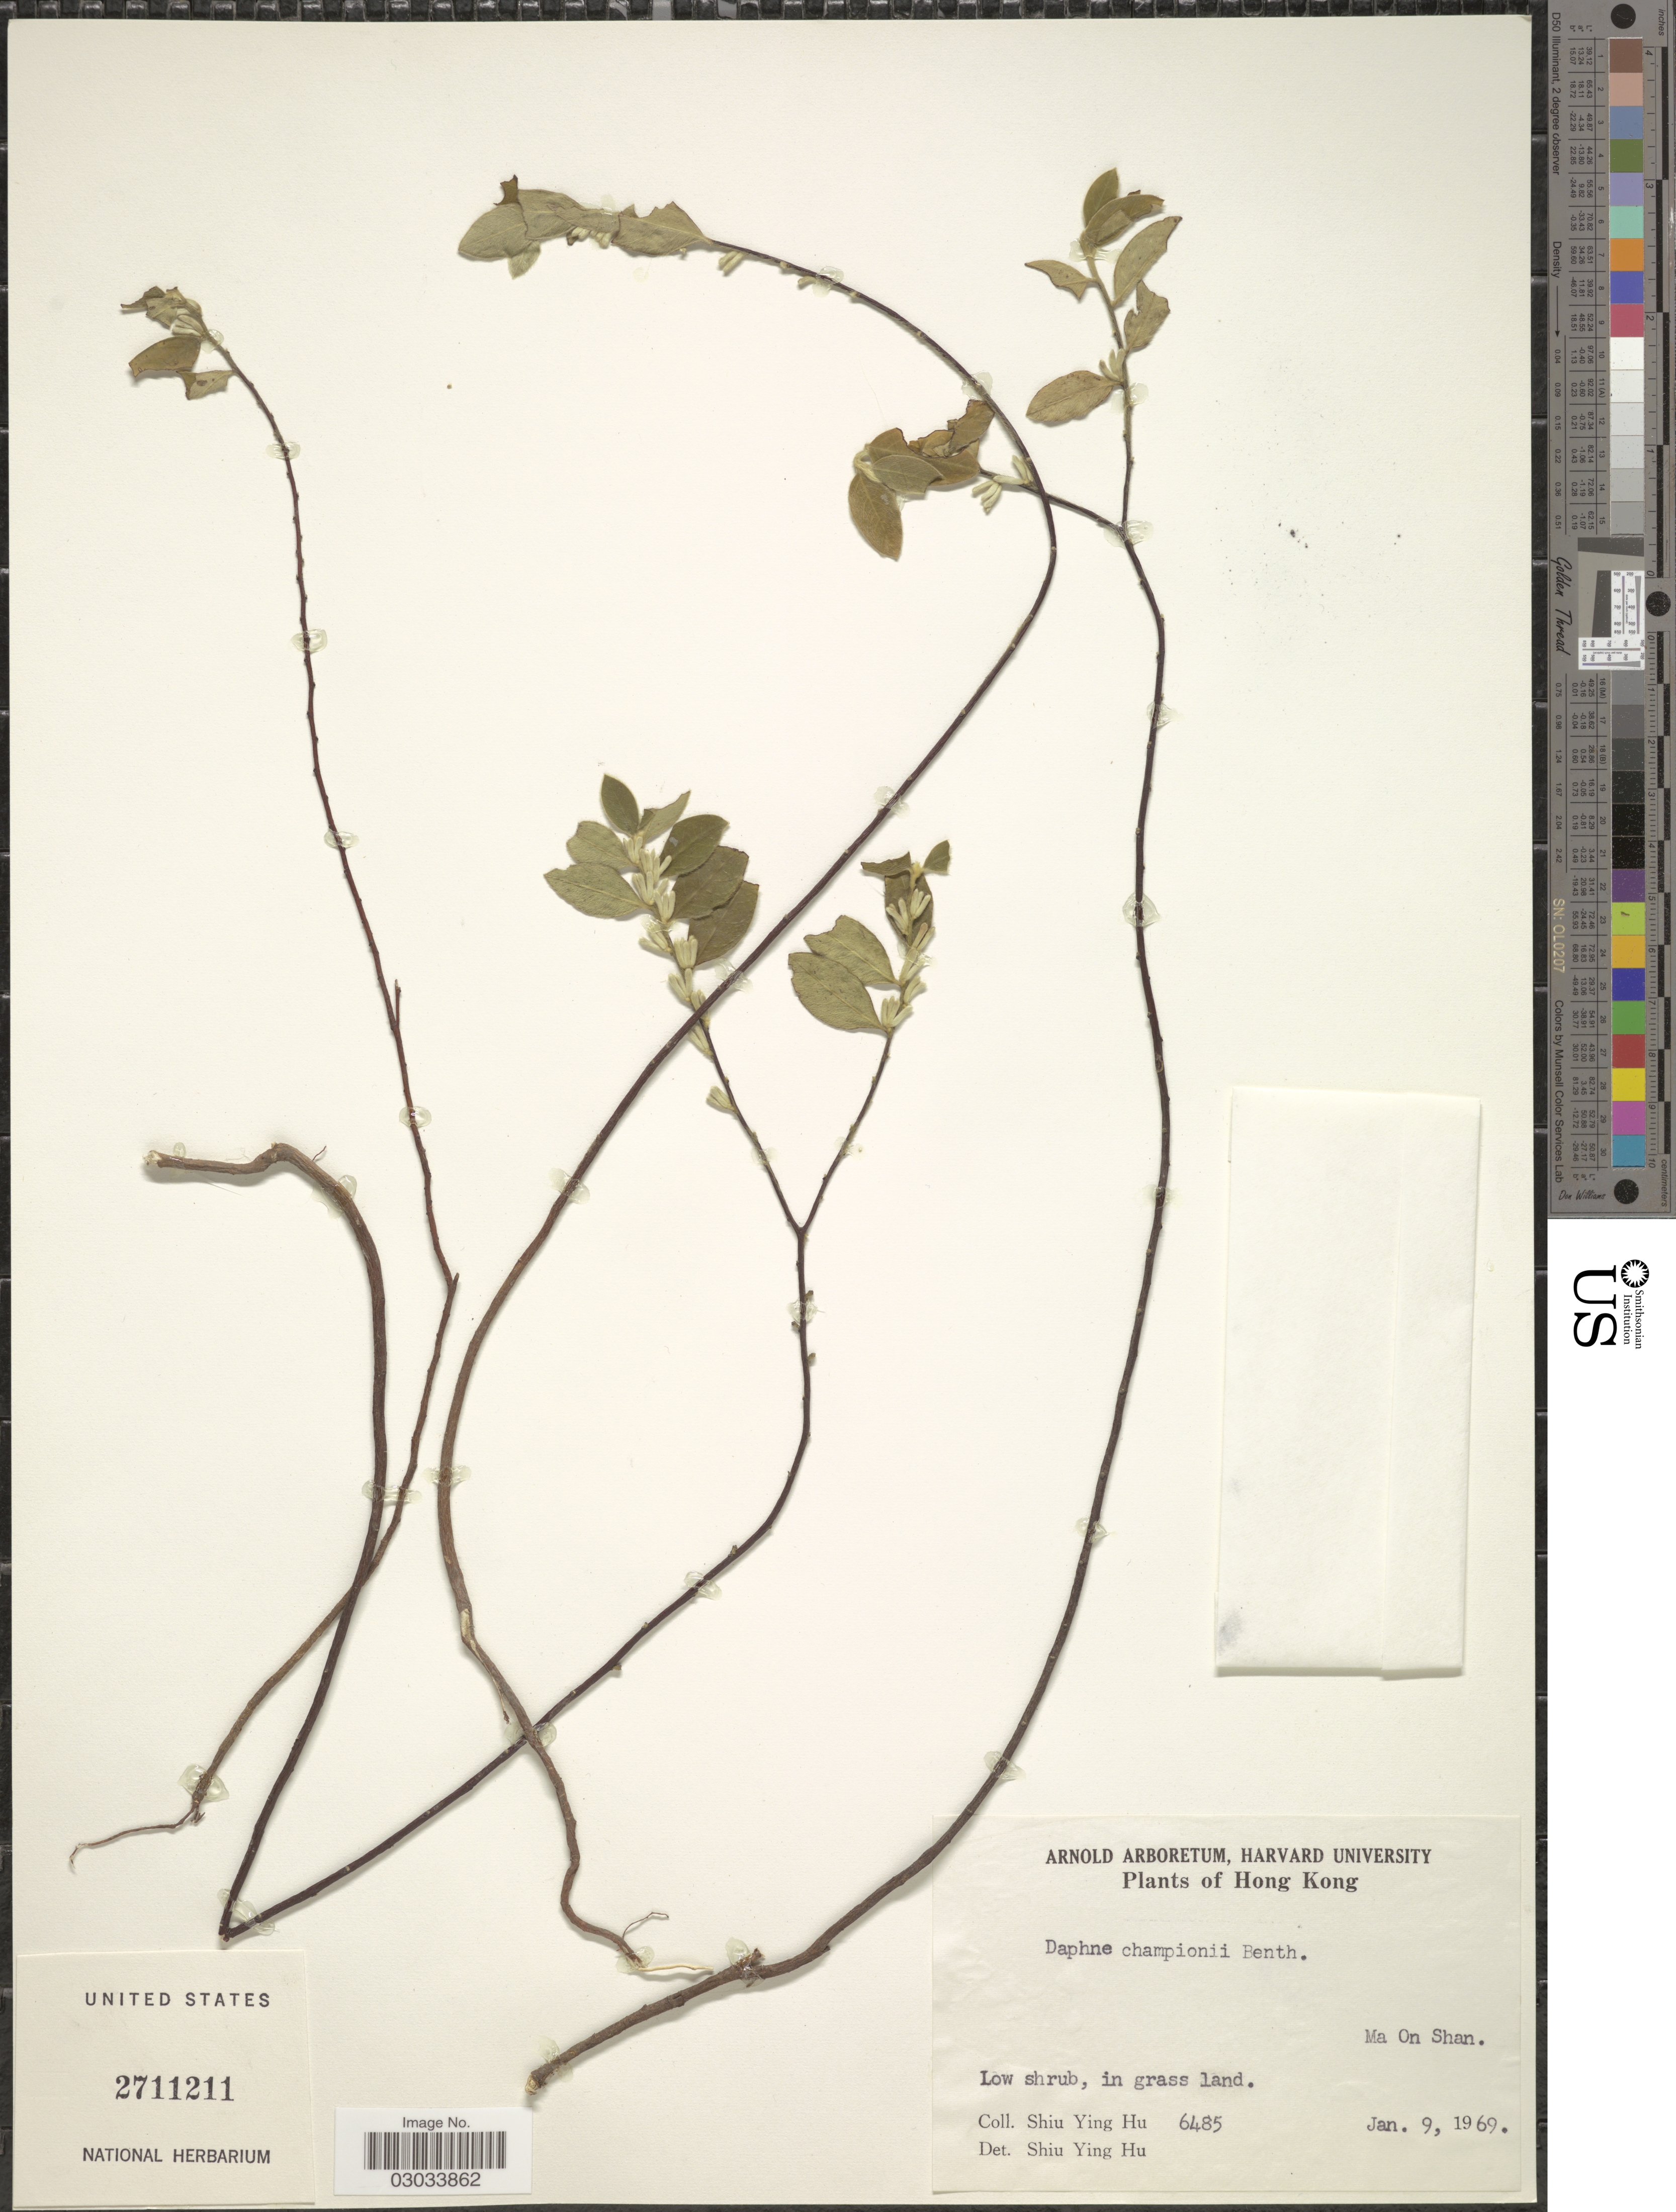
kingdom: Plantae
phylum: Tracheophyta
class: Magnoliopsida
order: Malvales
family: Thymelaeaceae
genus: Daphne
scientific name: Daphne championii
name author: Benth.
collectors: S. Y. Hu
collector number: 6485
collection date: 1969-01-09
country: China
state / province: Hong Kong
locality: Ma On Shan.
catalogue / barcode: US 2711211